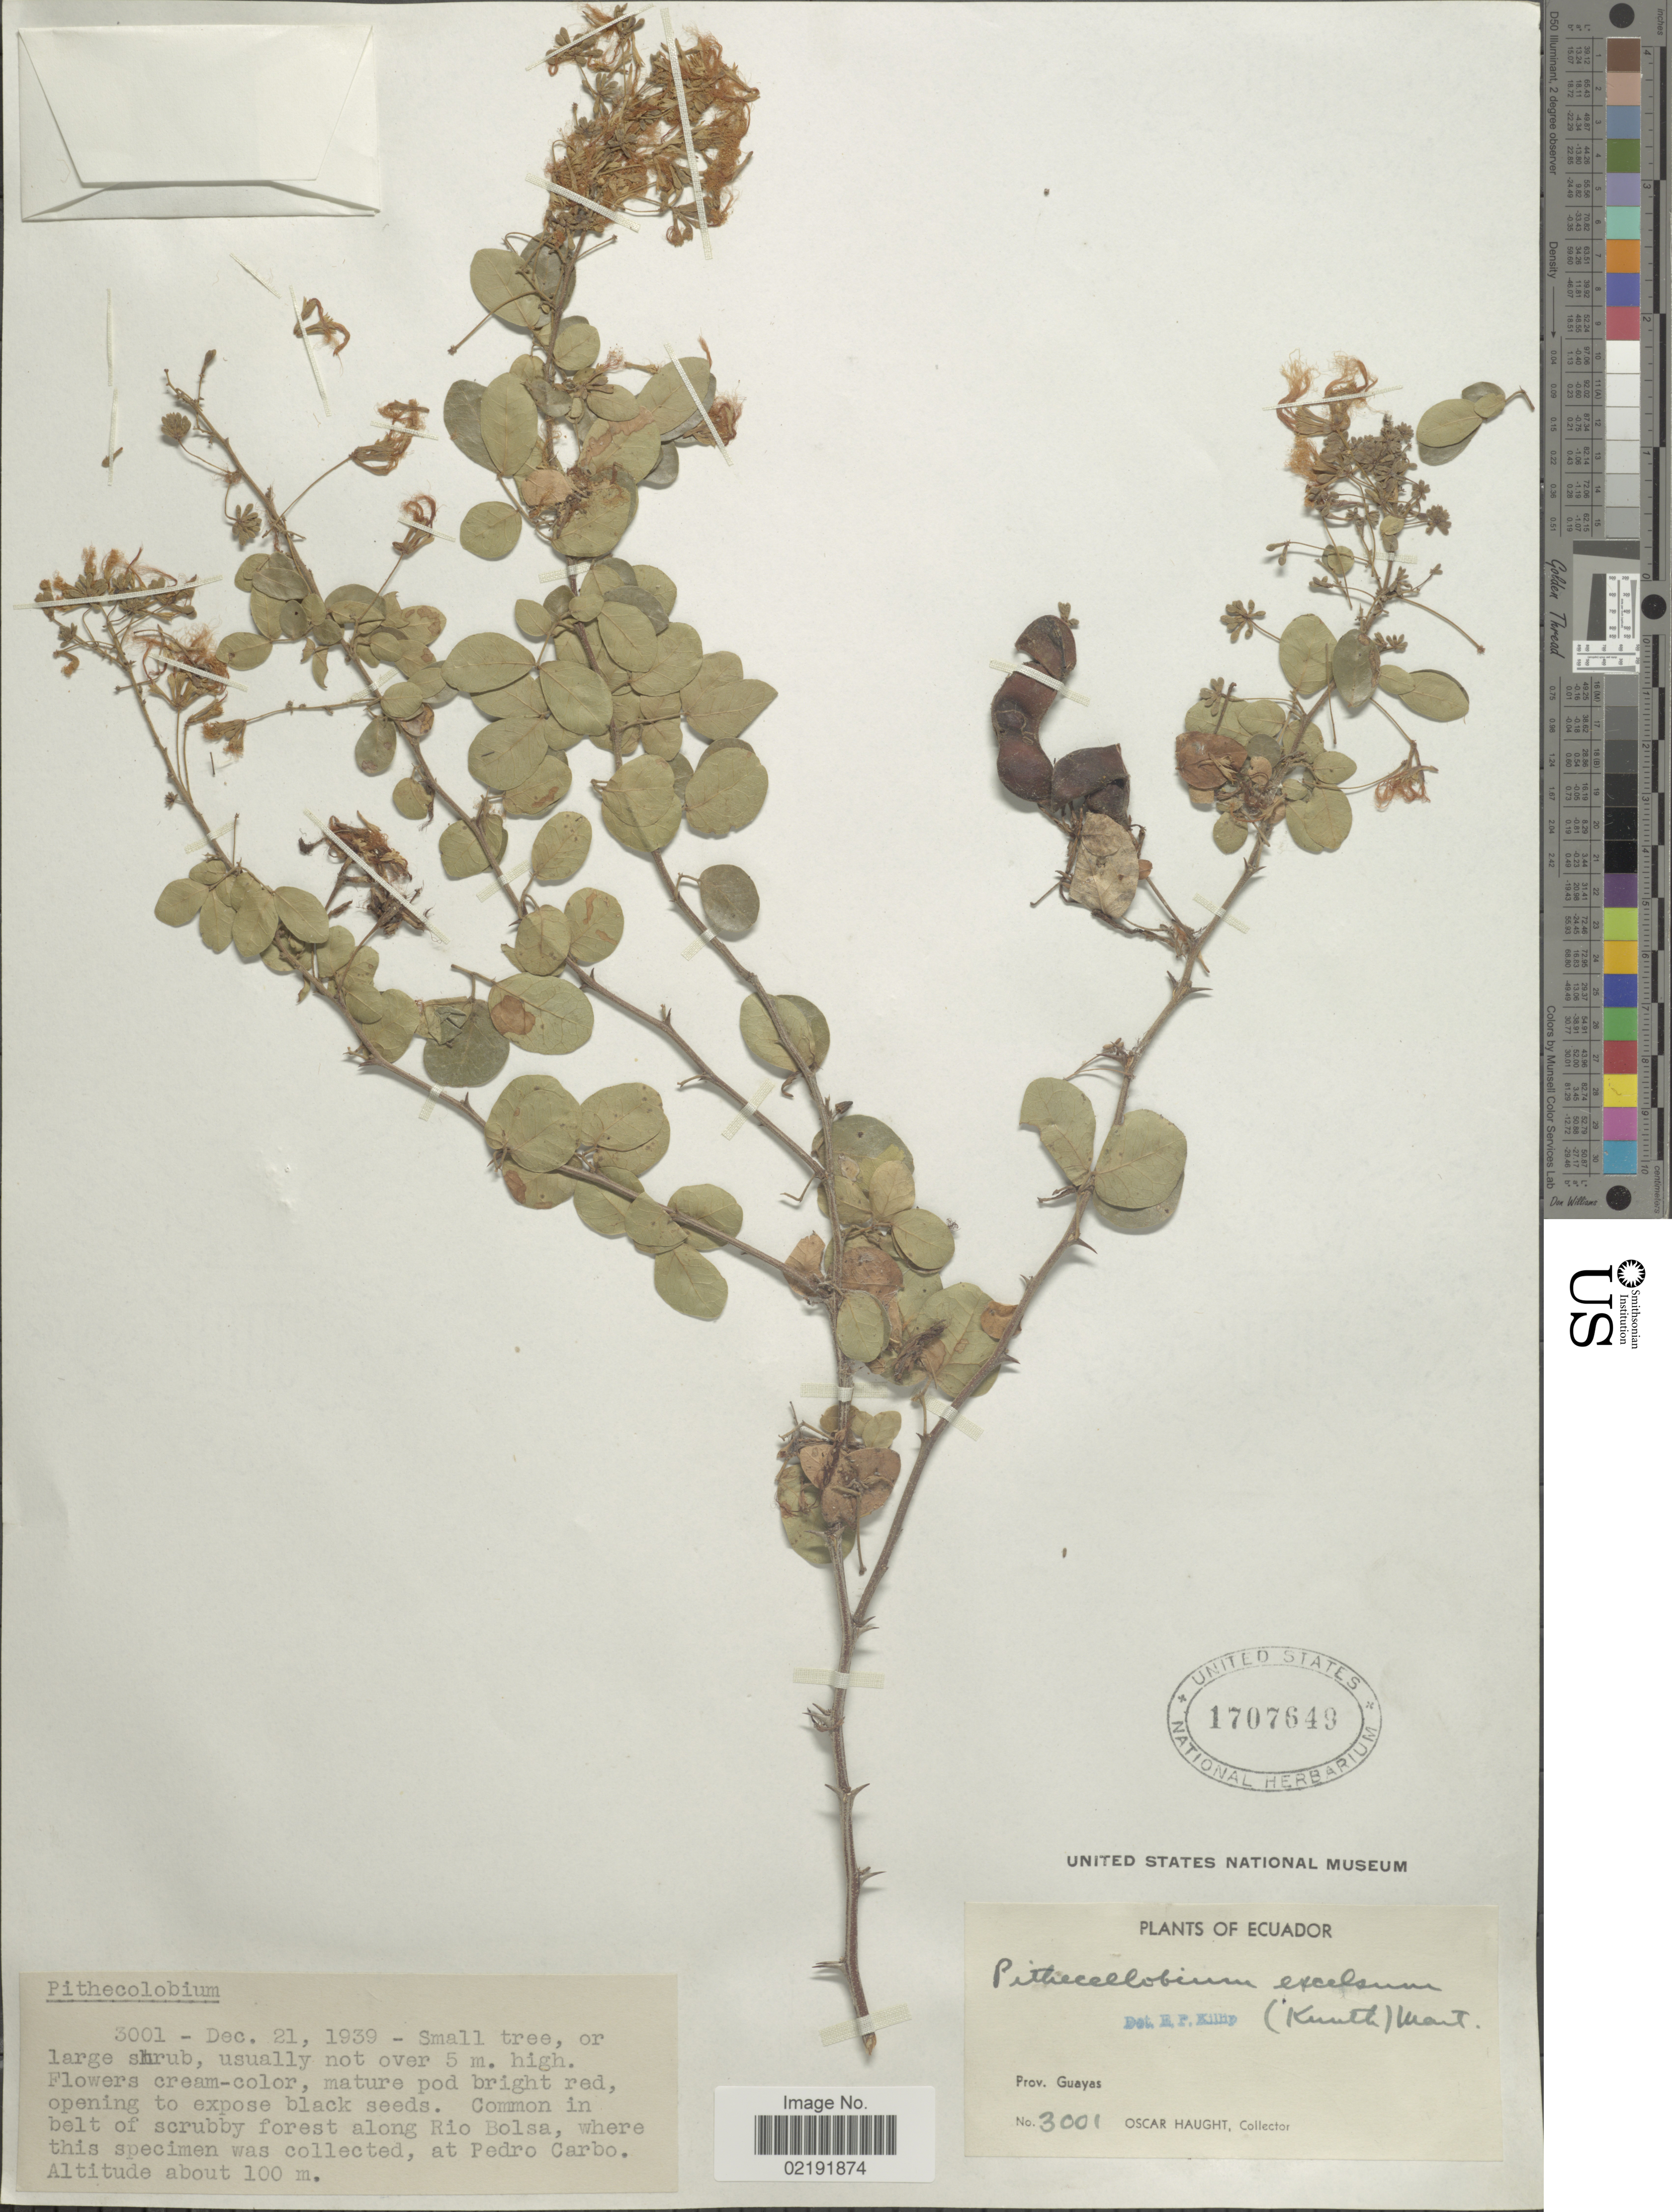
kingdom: Plantae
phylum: Tracheophyta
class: Magnoliopsida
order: Fabales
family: Fabaceae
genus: Pithecellobium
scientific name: Pithecellobium excelsum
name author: (Kunth) Mart.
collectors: O. L. Haught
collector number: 3001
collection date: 1939-12-21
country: Ecuador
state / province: Guayas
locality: Prov. Guayas. Common in belt of scrubby forest along Rio Bolsa, where this specimen was collected, at Pedro Carbo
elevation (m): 100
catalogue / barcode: US 1707649